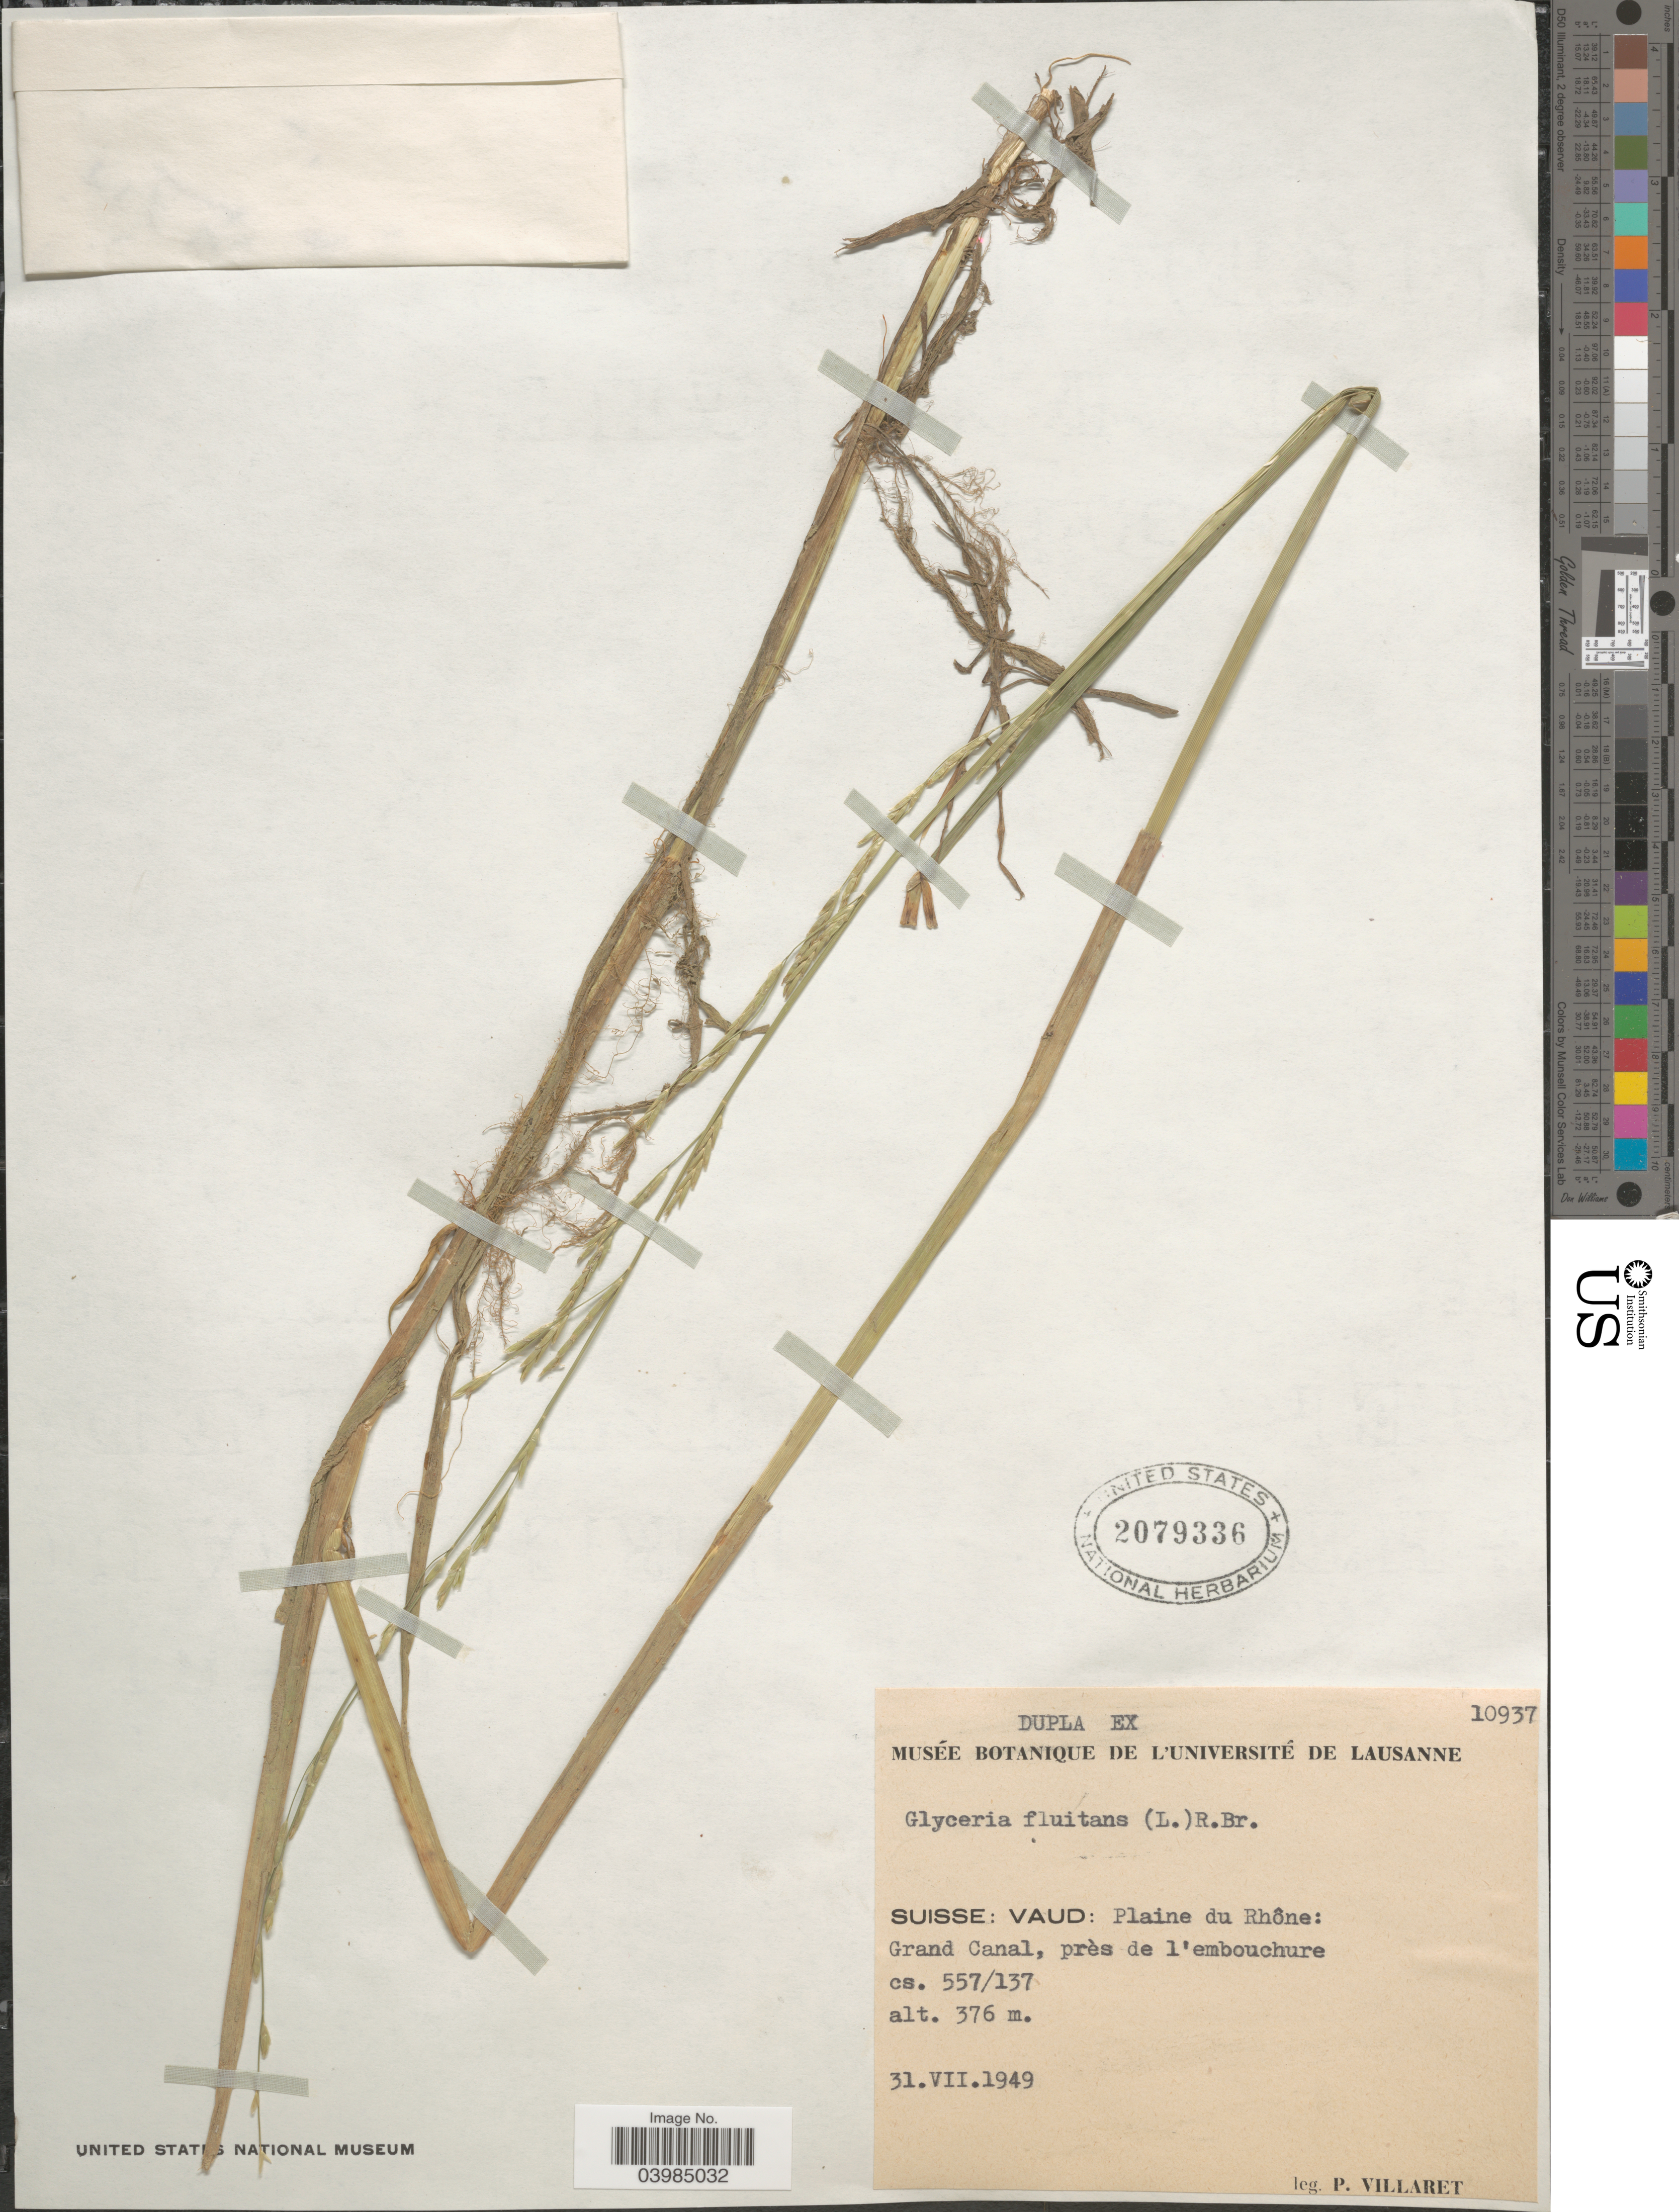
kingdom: Plantae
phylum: Tracheophyta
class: Liliopsida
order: Poales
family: Poaceae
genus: Glyceria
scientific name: Glyceria fluitans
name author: (L.) R. Br.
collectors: P. Villaret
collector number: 10937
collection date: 1949-07-31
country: Switzerland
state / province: Vaud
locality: Suisse: Plaine du Rhône: Grand Canal, près de l'embouchure. cs. 557/137 [unsure placement].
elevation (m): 376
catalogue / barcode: US 2079336